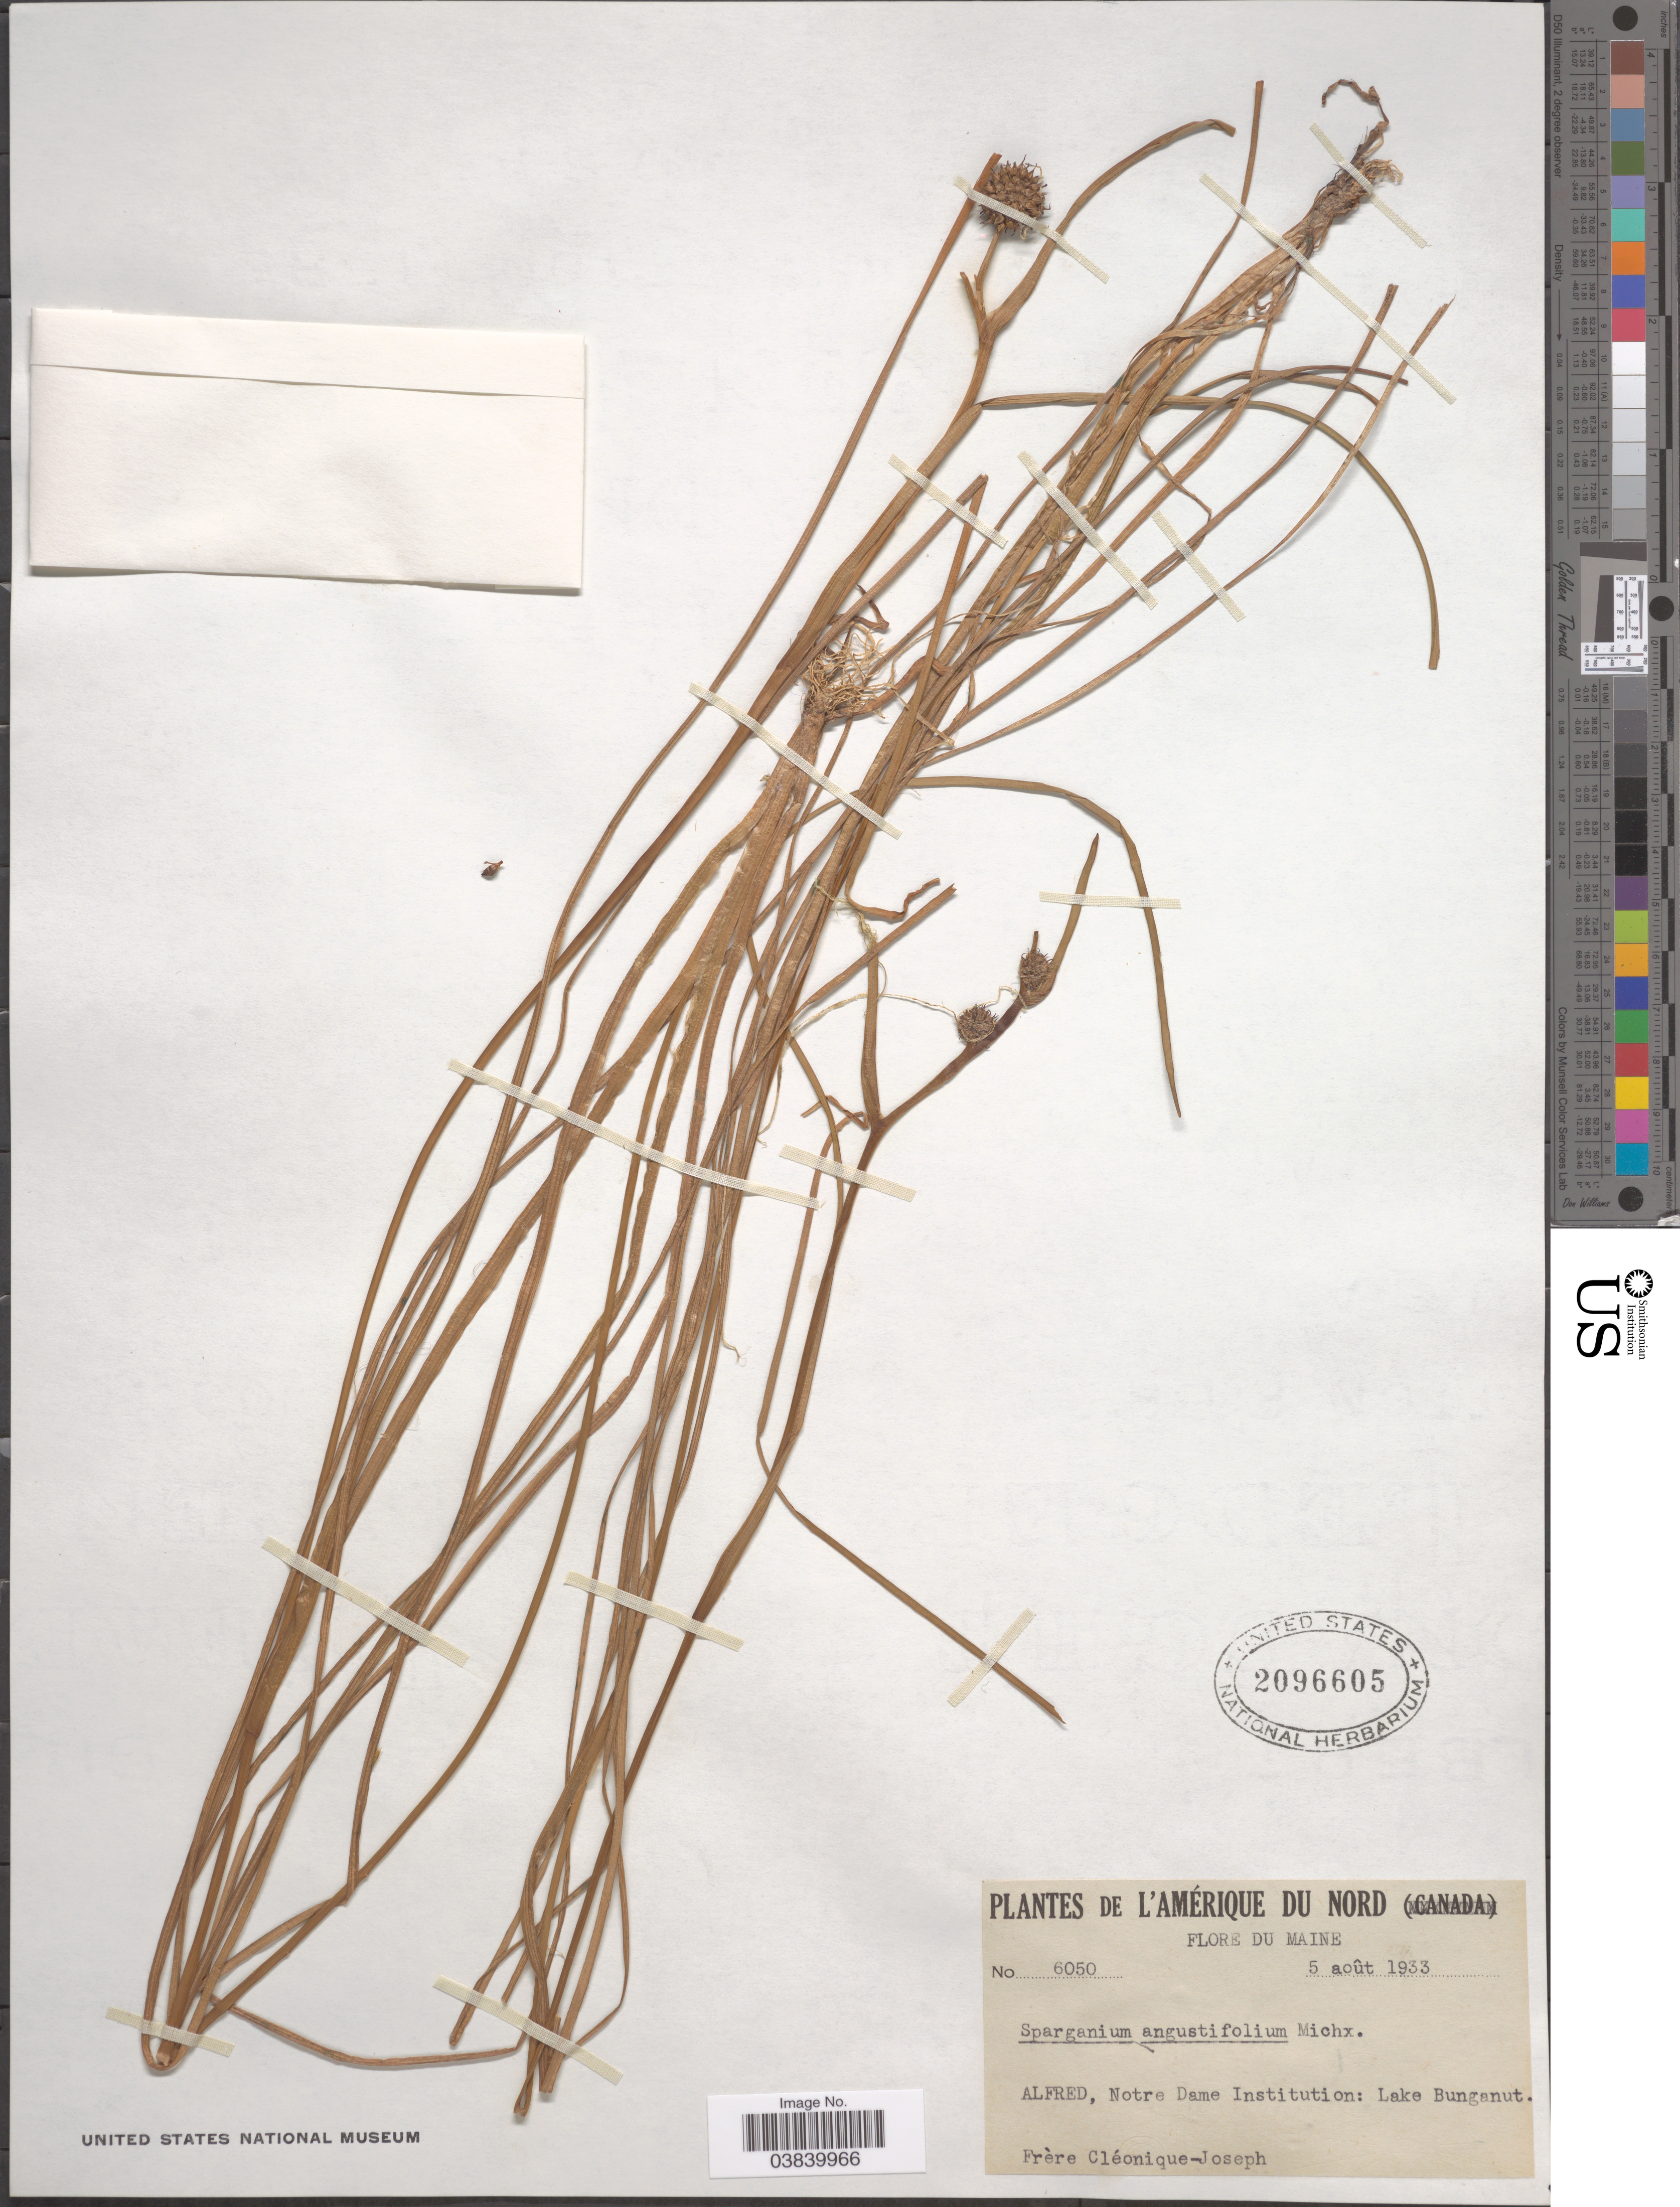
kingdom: Plantae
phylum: Tracheophyta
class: Liliopsida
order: Poales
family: Typhaceae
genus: Sparganium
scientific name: Sparganium angustifolium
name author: Michx.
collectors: Bro. Cleonique-Joseph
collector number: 6050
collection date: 1933-08-05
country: United States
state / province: Maine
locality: L'Amérique du Nord. Alfred, Notre Dame Institution: Lake Bunganut.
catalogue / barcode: US 2096605